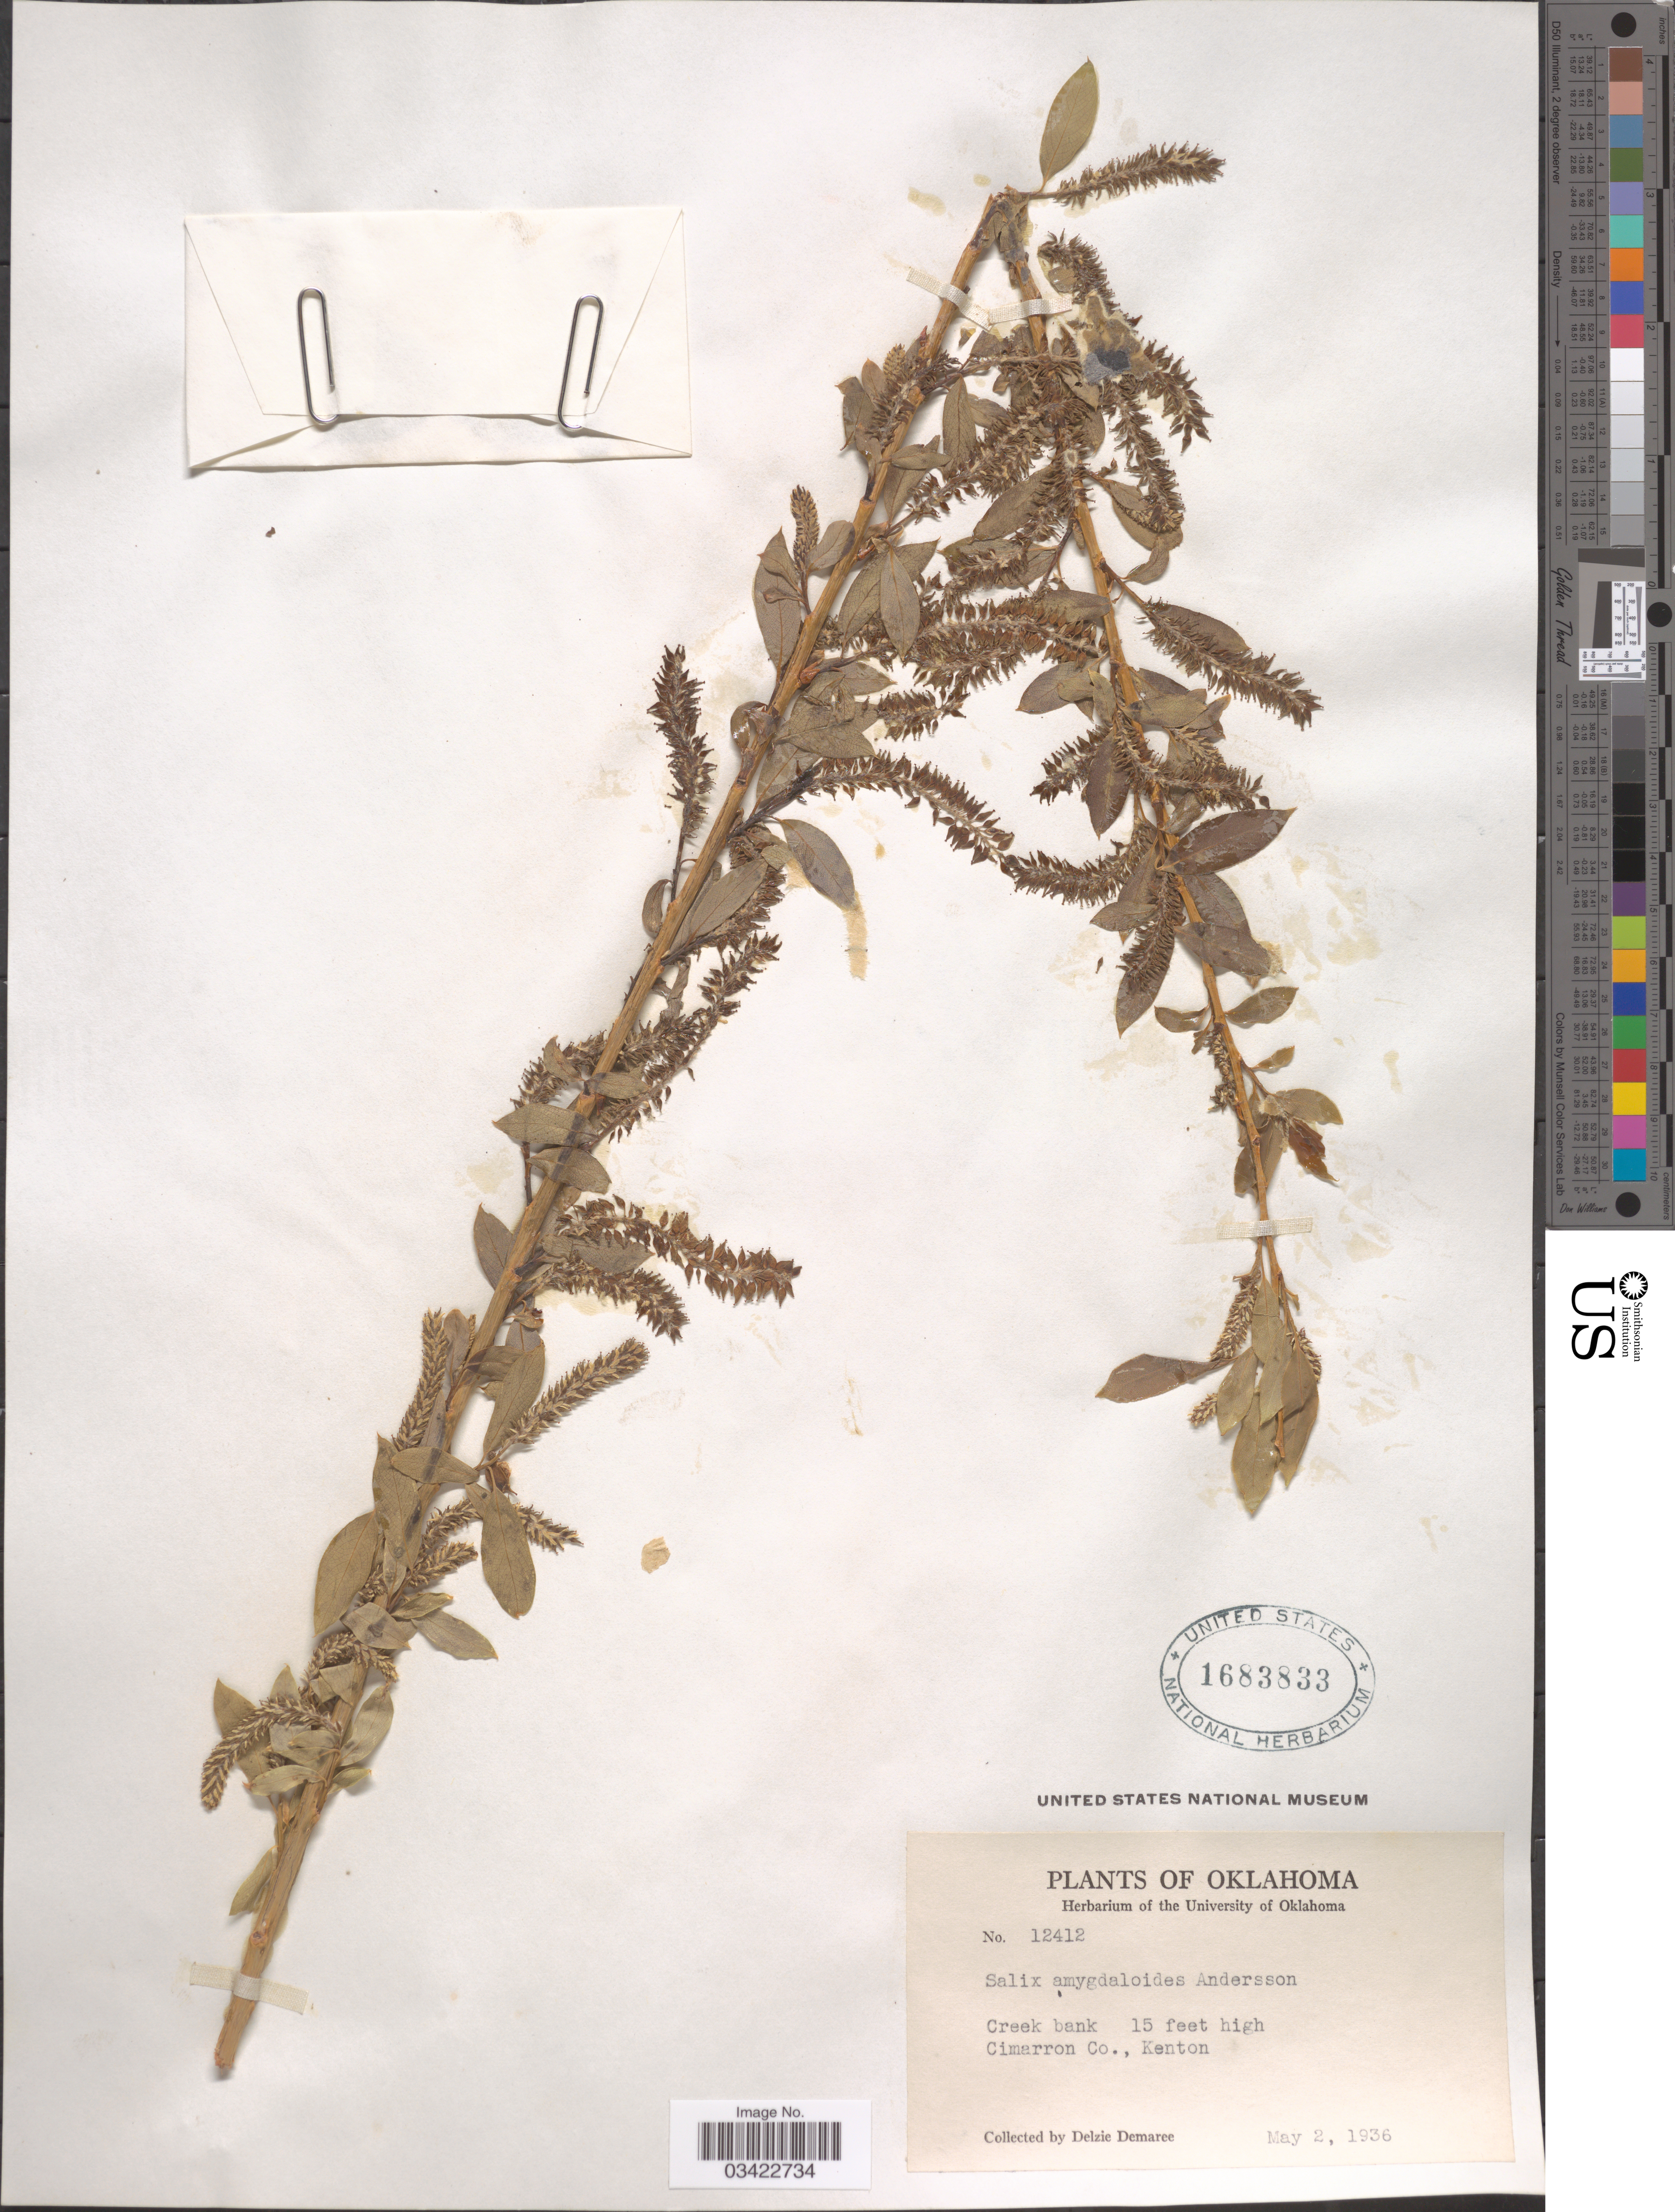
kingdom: Plantae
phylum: Tracheophyta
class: Magnoliopsida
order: Malpighiales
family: Salicaceae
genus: Salix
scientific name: Salix amygdaloides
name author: Andersson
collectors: D. Demaree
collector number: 12412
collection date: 1936-05-02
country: United States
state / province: Oklahoma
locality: Cimarron Co., Kenton.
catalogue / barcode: US 1683833